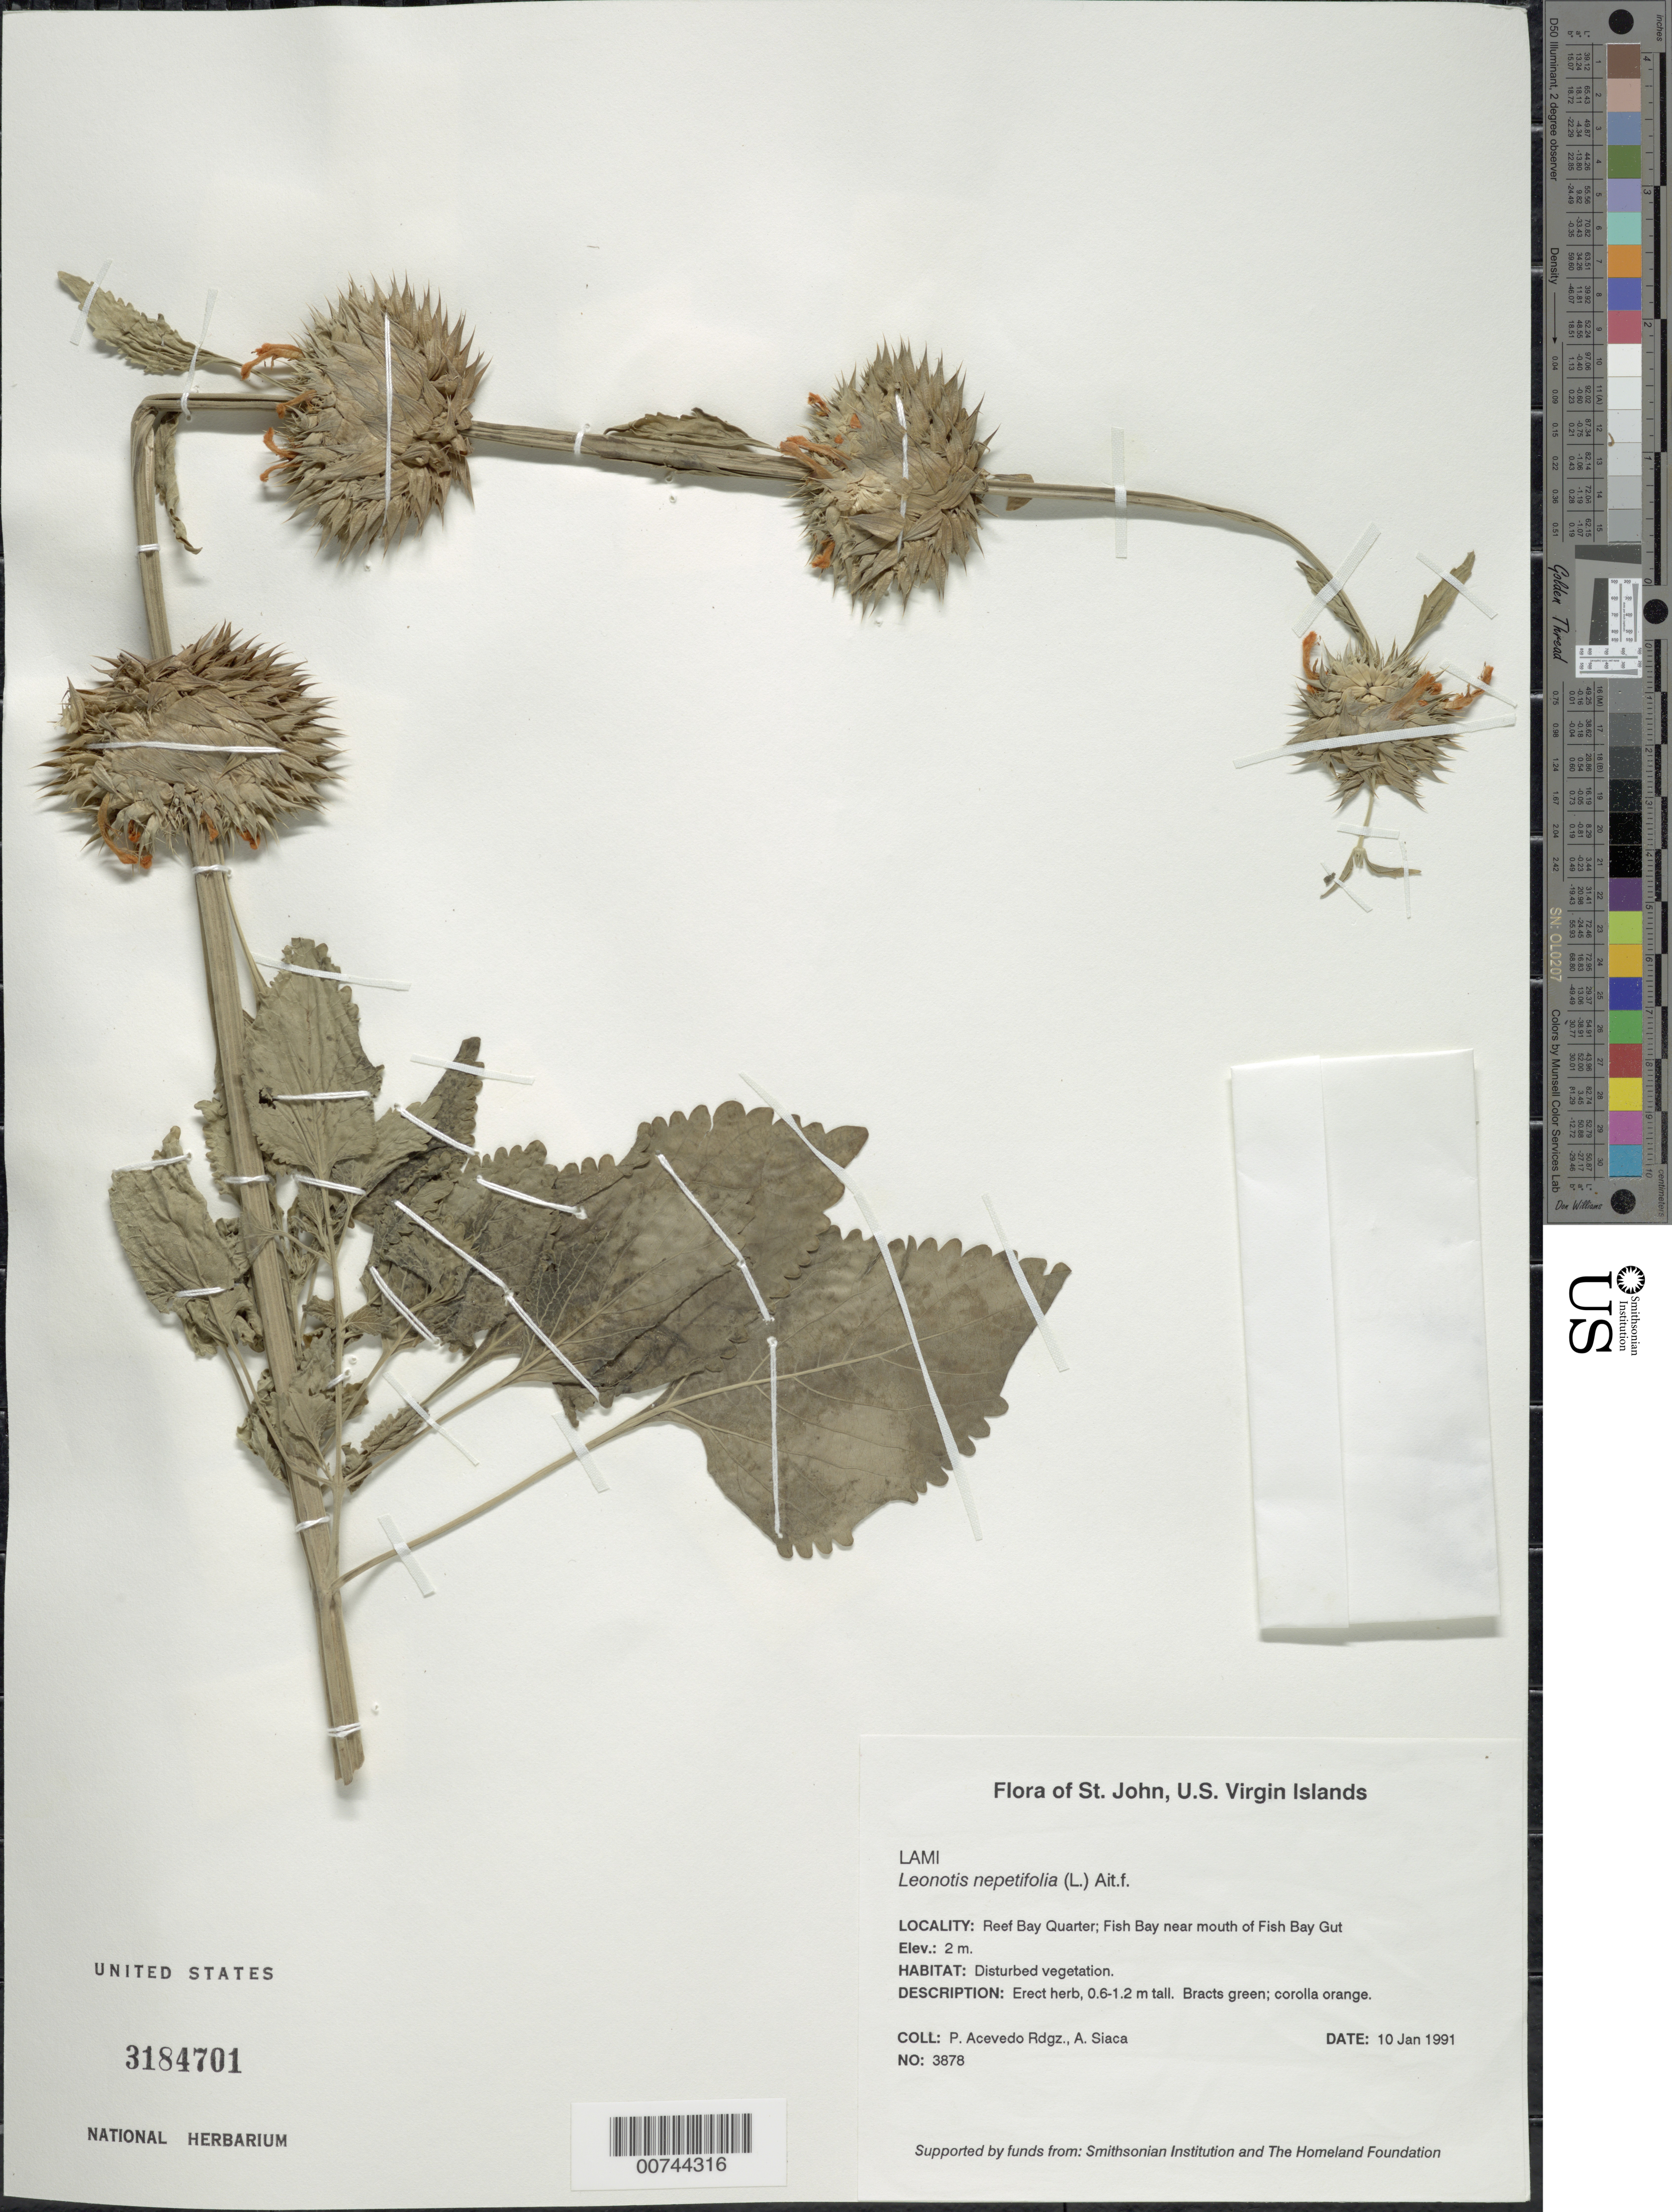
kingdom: Plantae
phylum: Tracheophyta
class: Magnoliopsida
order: Lamiales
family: Lamiaceae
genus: Leonotis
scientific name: Leonotis nepetifolia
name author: (L.) R. Br.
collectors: P. Acevedo-Rodr. & A. Siaca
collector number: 3878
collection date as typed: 10 Jan 1991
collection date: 1991-01-10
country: U.S. Virgin Islands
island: St. John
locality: Reef Bay Quarter; Fish Bay near mouth of Fish Bay Gut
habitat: Disturbed vegetation.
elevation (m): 2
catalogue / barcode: US 3184701